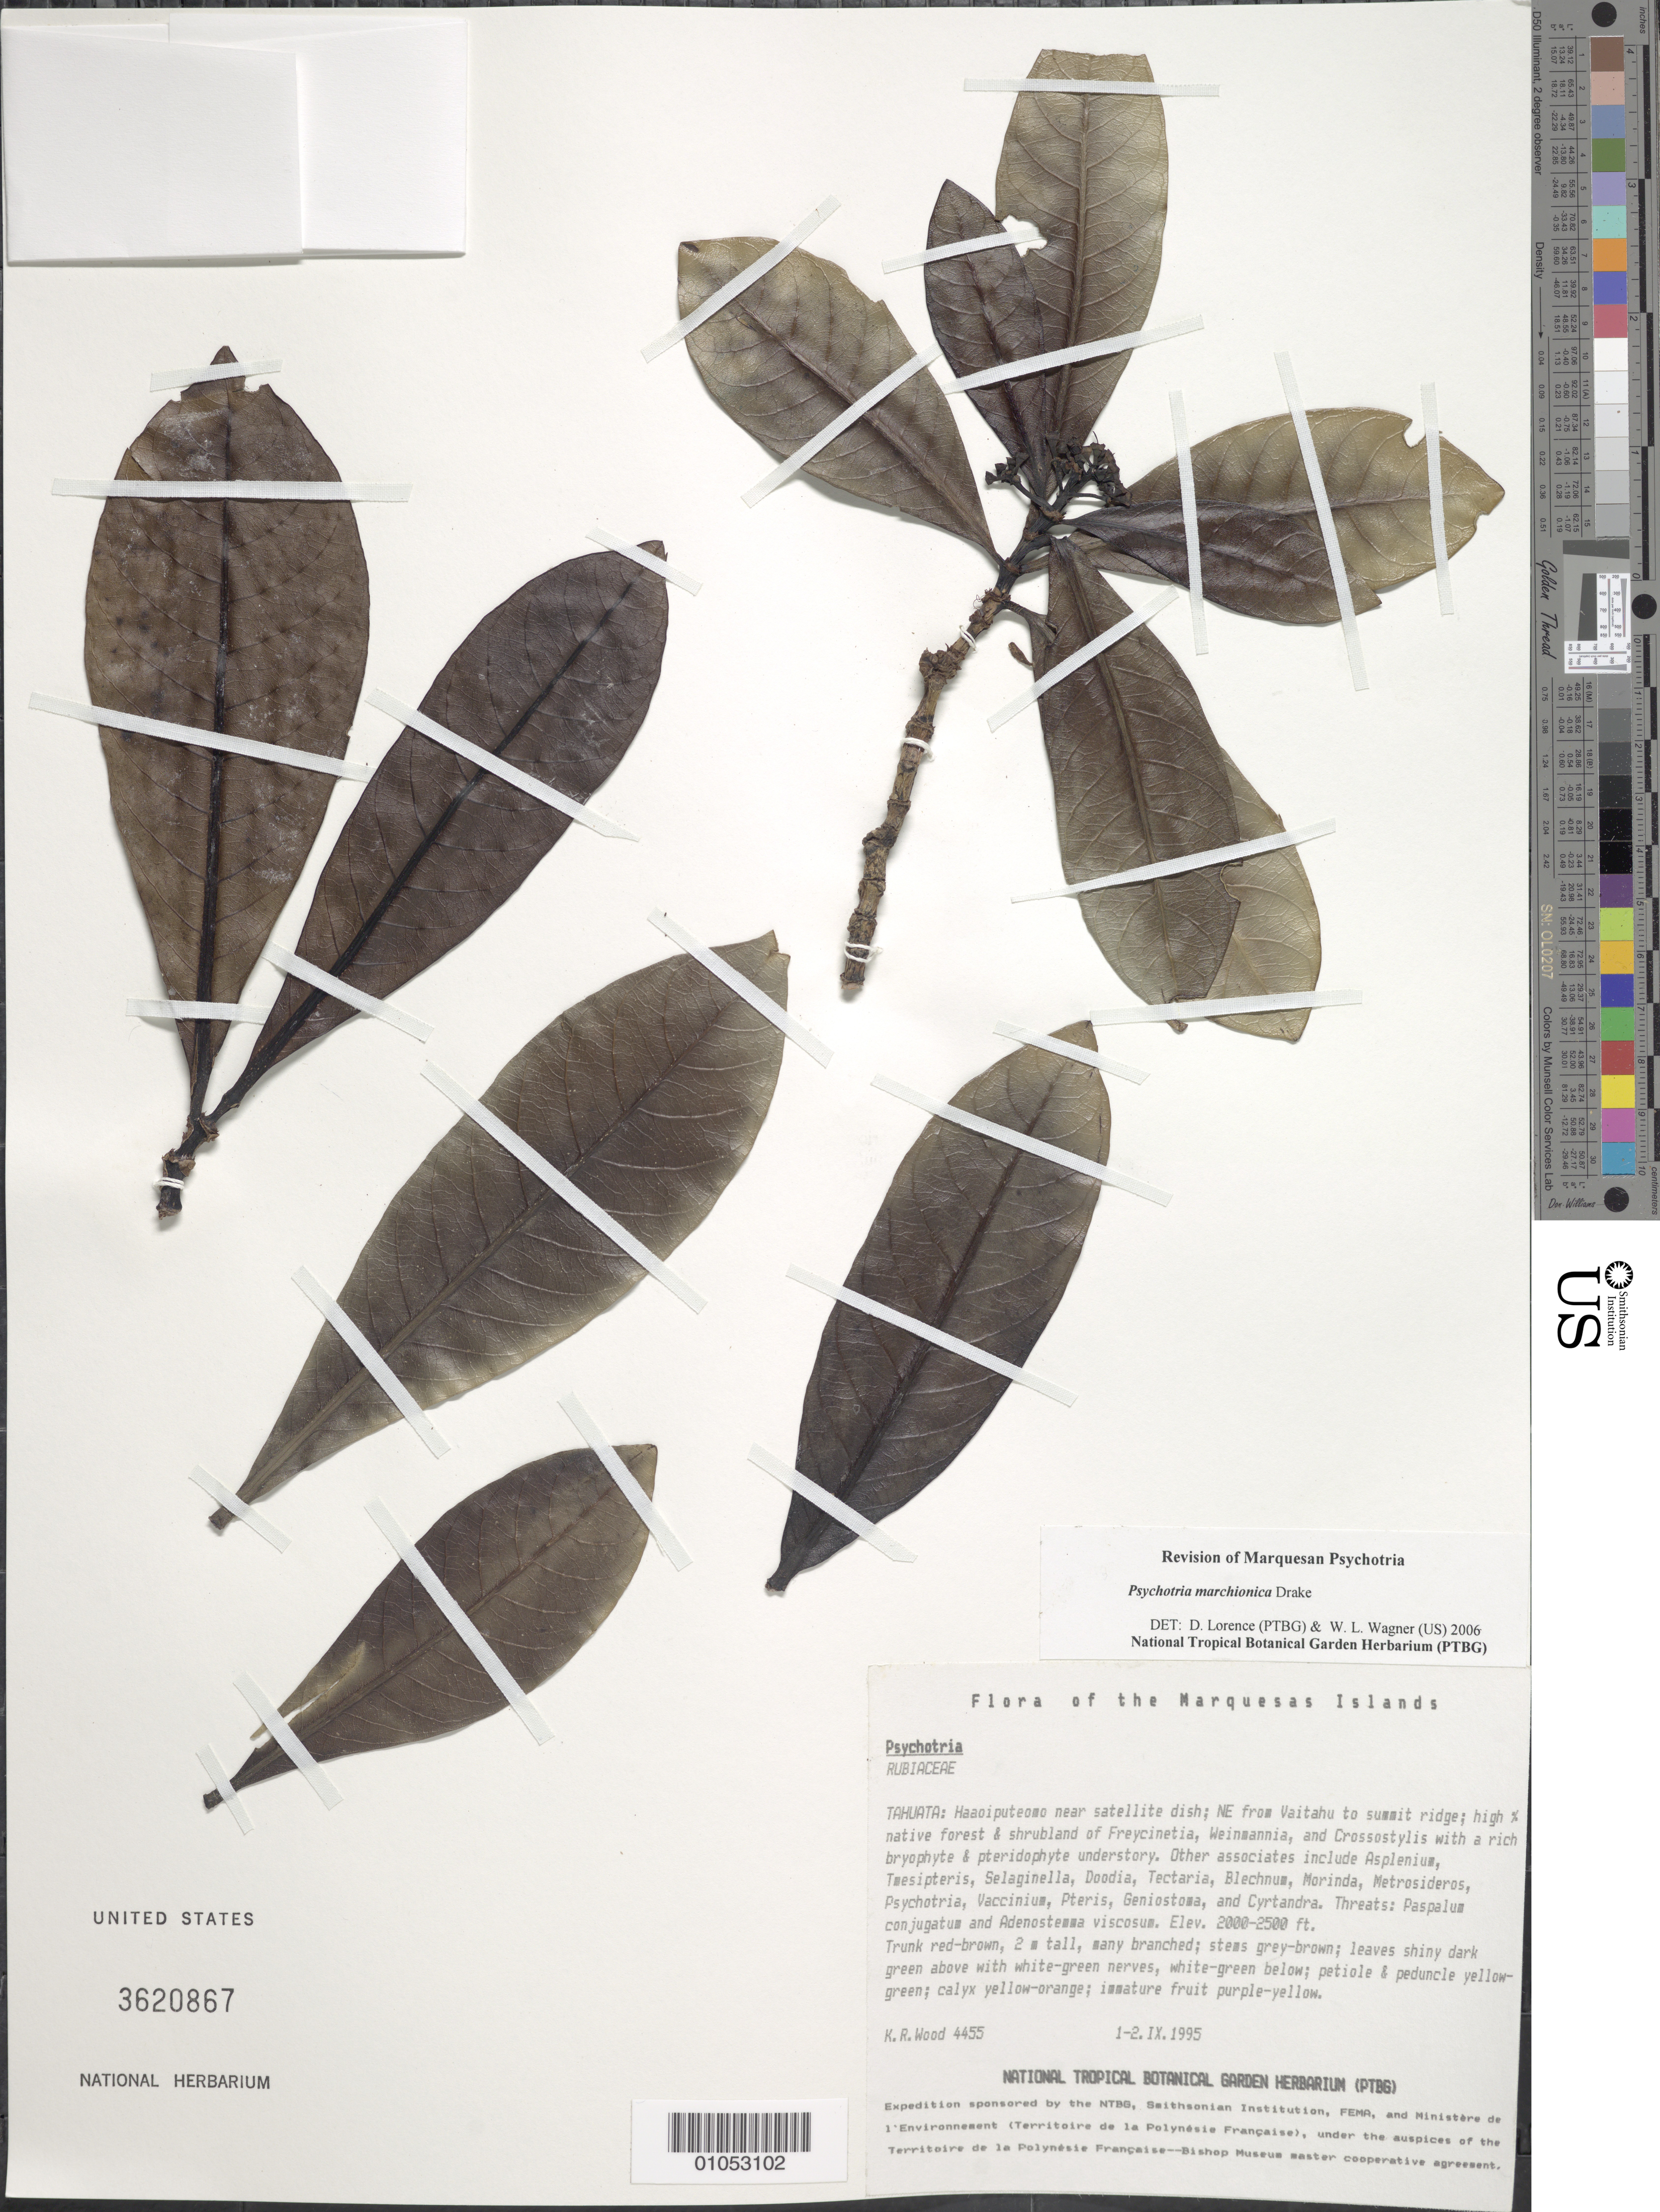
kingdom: Plantae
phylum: Tracheophyta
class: Magnoliopsida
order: Gentianales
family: Rubiaceae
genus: Psychotria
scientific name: Psychotria marchionica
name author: Drake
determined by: Lorence, David H., (PTBG), National Tropical Botanical Garden (UNITED STATES)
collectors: K. R. Wood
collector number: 4455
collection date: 1995-09-01/1995-09-02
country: French Polynesia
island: Tahuata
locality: Haaoiputeoma, near satelite dish, NE from Vaitahu to summit ridge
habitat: Freycinetia - Weinmannia w/ Crossostylis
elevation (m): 610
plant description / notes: Paspalum conjugatum, Adenostemma viscosum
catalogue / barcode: US 3620867